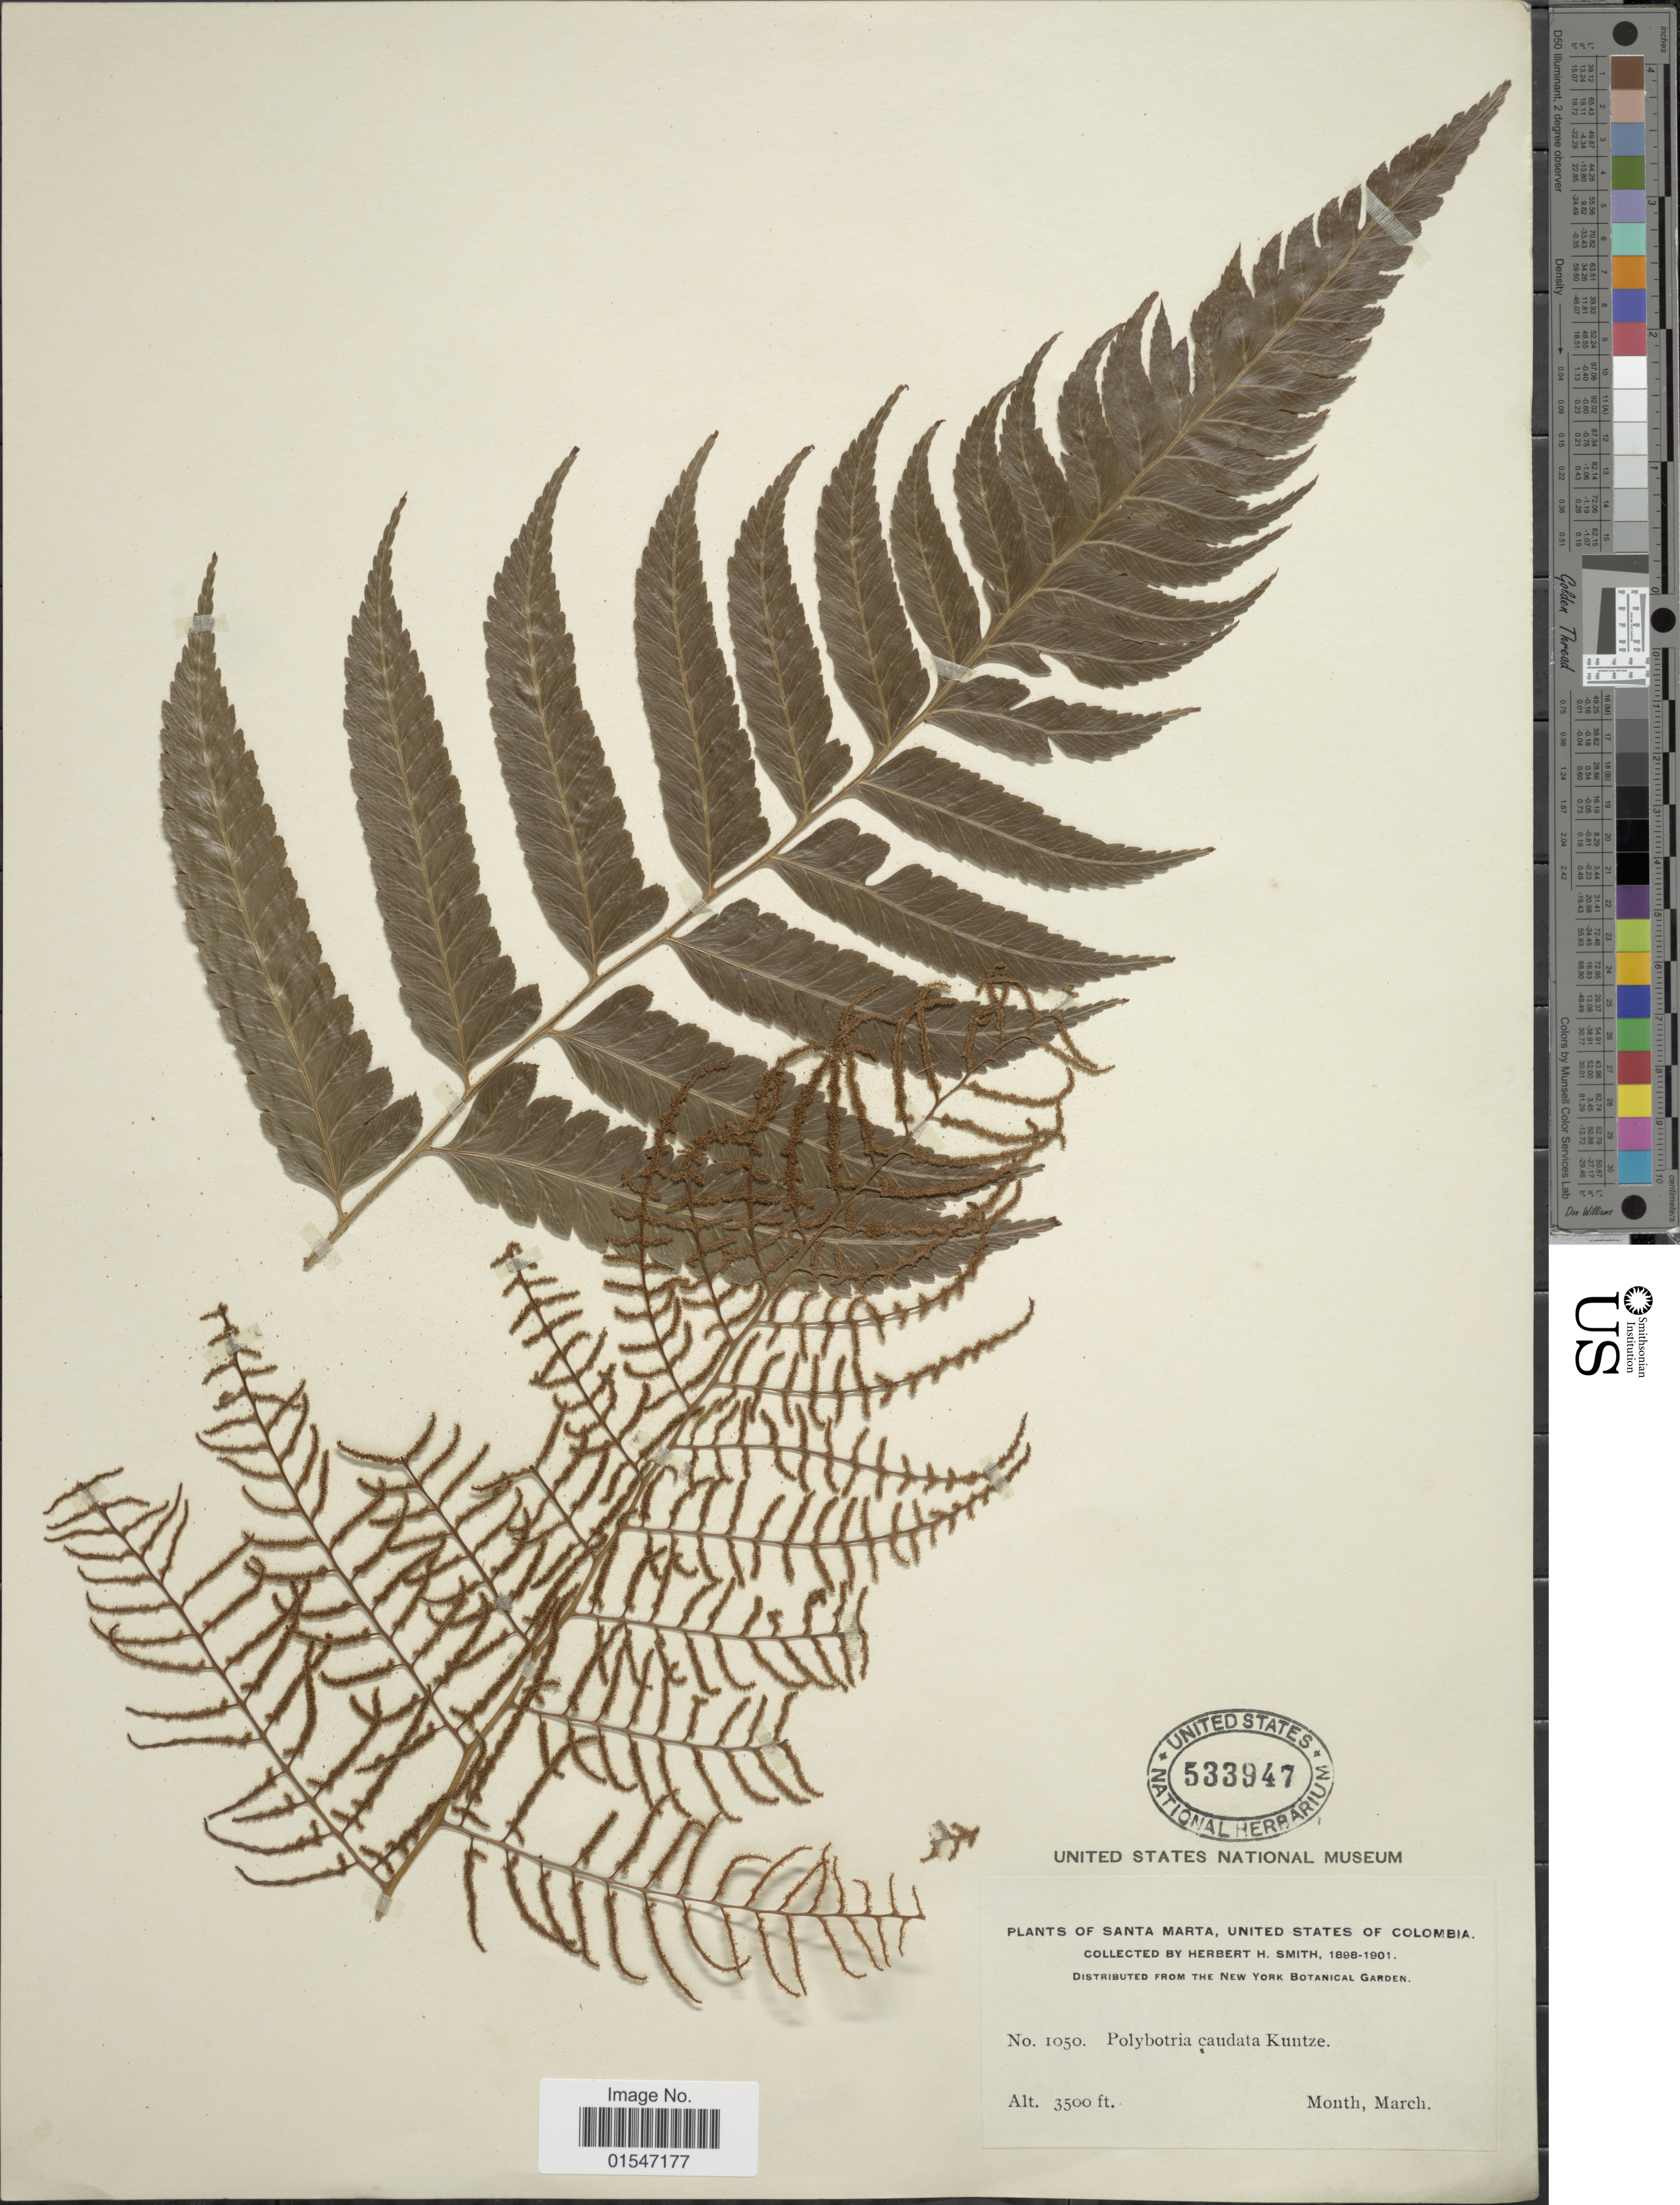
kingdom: Plantae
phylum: Tracheophyta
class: Polypodiopsida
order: Polypodiales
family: Dryopteridaceae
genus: Polybotrya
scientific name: Polybotrya caudata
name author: Kunze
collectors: Herbert H. Smith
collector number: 1050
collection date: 1898-03/1901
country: Colombia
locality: Santa Marta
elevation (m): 1067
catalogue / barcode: US 533947